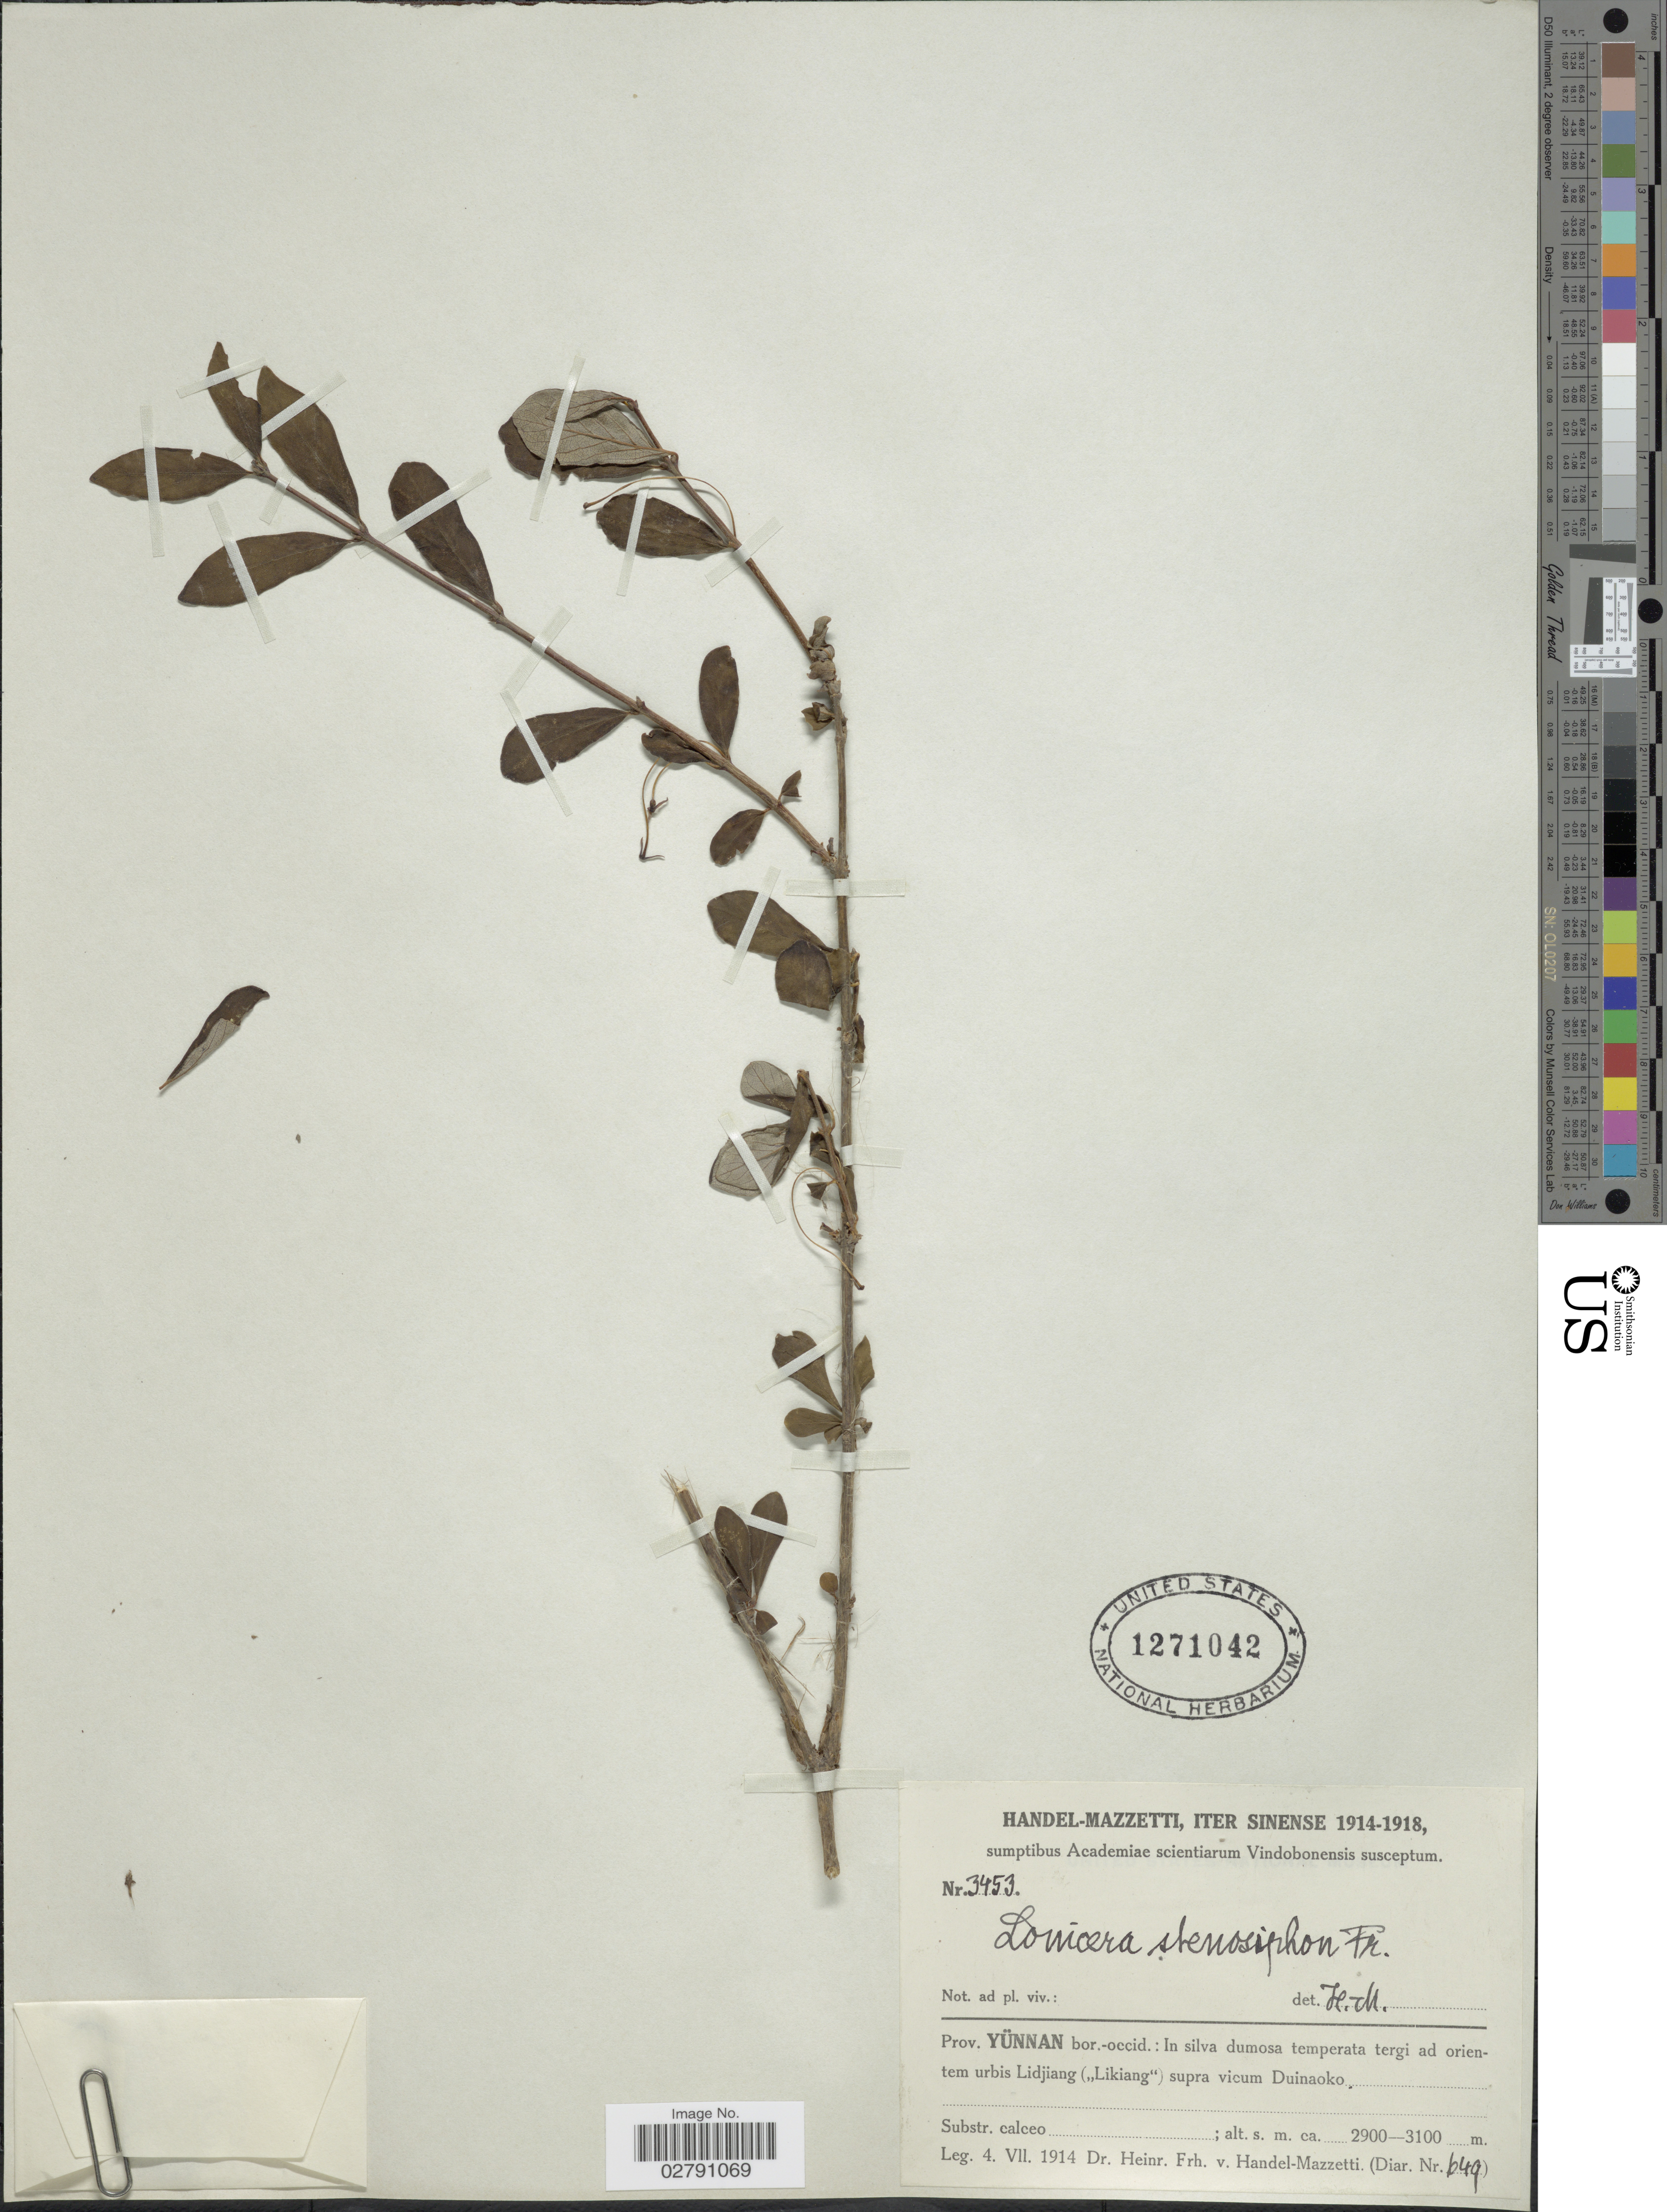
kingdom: Plantae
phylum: Tracheophyta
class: Magnoliopsida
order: Dipsacales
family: Caprifoliaceae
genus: Lonicera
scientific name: Lonicera stenosiphon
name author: Franch.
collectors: H. Handel-Mazzetti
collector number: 3453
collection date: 1914-07-04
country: China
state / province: Yunnan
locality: Iter Sinense. Prov. Yünnan bor.-occid.: In silva dumosa temperata tergi ad orientem urbis Lidjiang ("Likiang") supra vicum Duinaoko.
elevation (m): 2900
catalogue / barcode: US 1271042